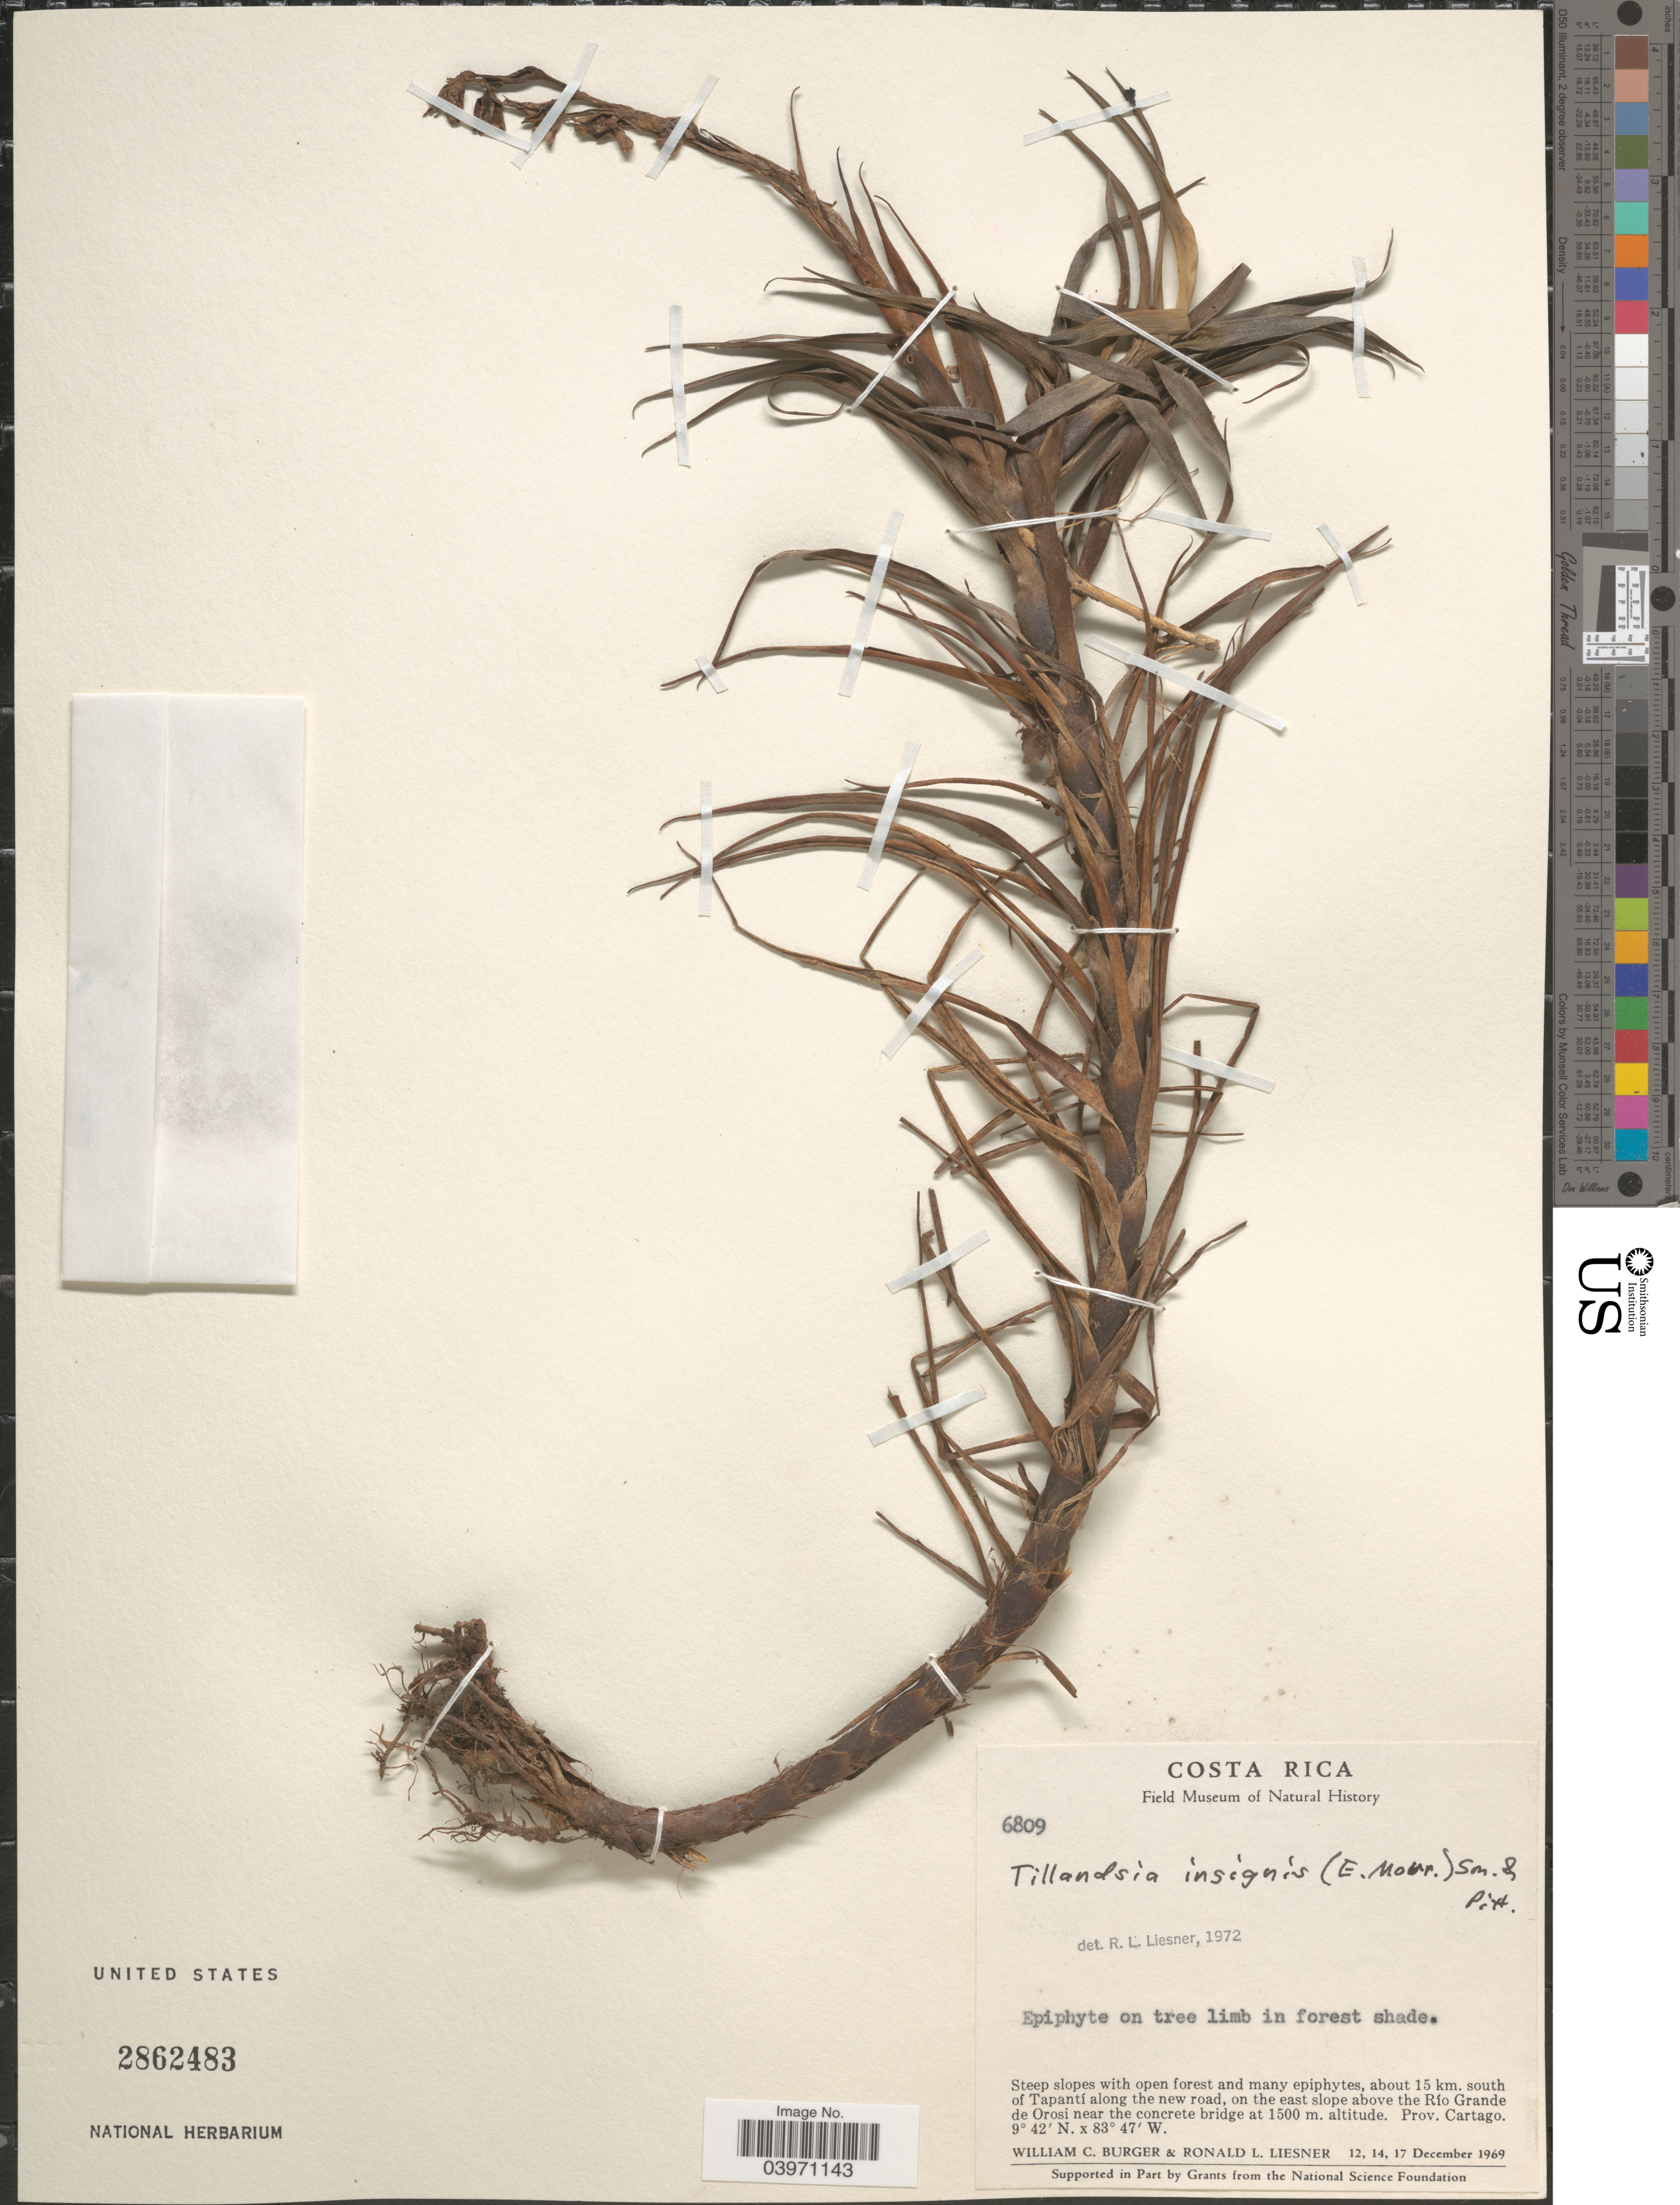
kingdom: Plantae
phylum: Tracheophyta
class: Liliopsida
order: Poales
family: Bromeliaceae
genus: Tillandsia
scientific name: Tillandsia insignis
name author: (Mez) L.B. Sm. & Pittendr.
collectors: W. Burger & R. L. Liesner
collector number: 6809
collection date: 1969-12-12/1969-12-17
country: Costa Rica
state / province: Cartago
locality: Steep slopes with open forest and many epiphytes, about 15 km. south of Tapantí along the new road, on the east slope above the Río Grande de Orosi near the concrete bridge.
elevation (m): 1500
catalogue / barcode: US 2862483